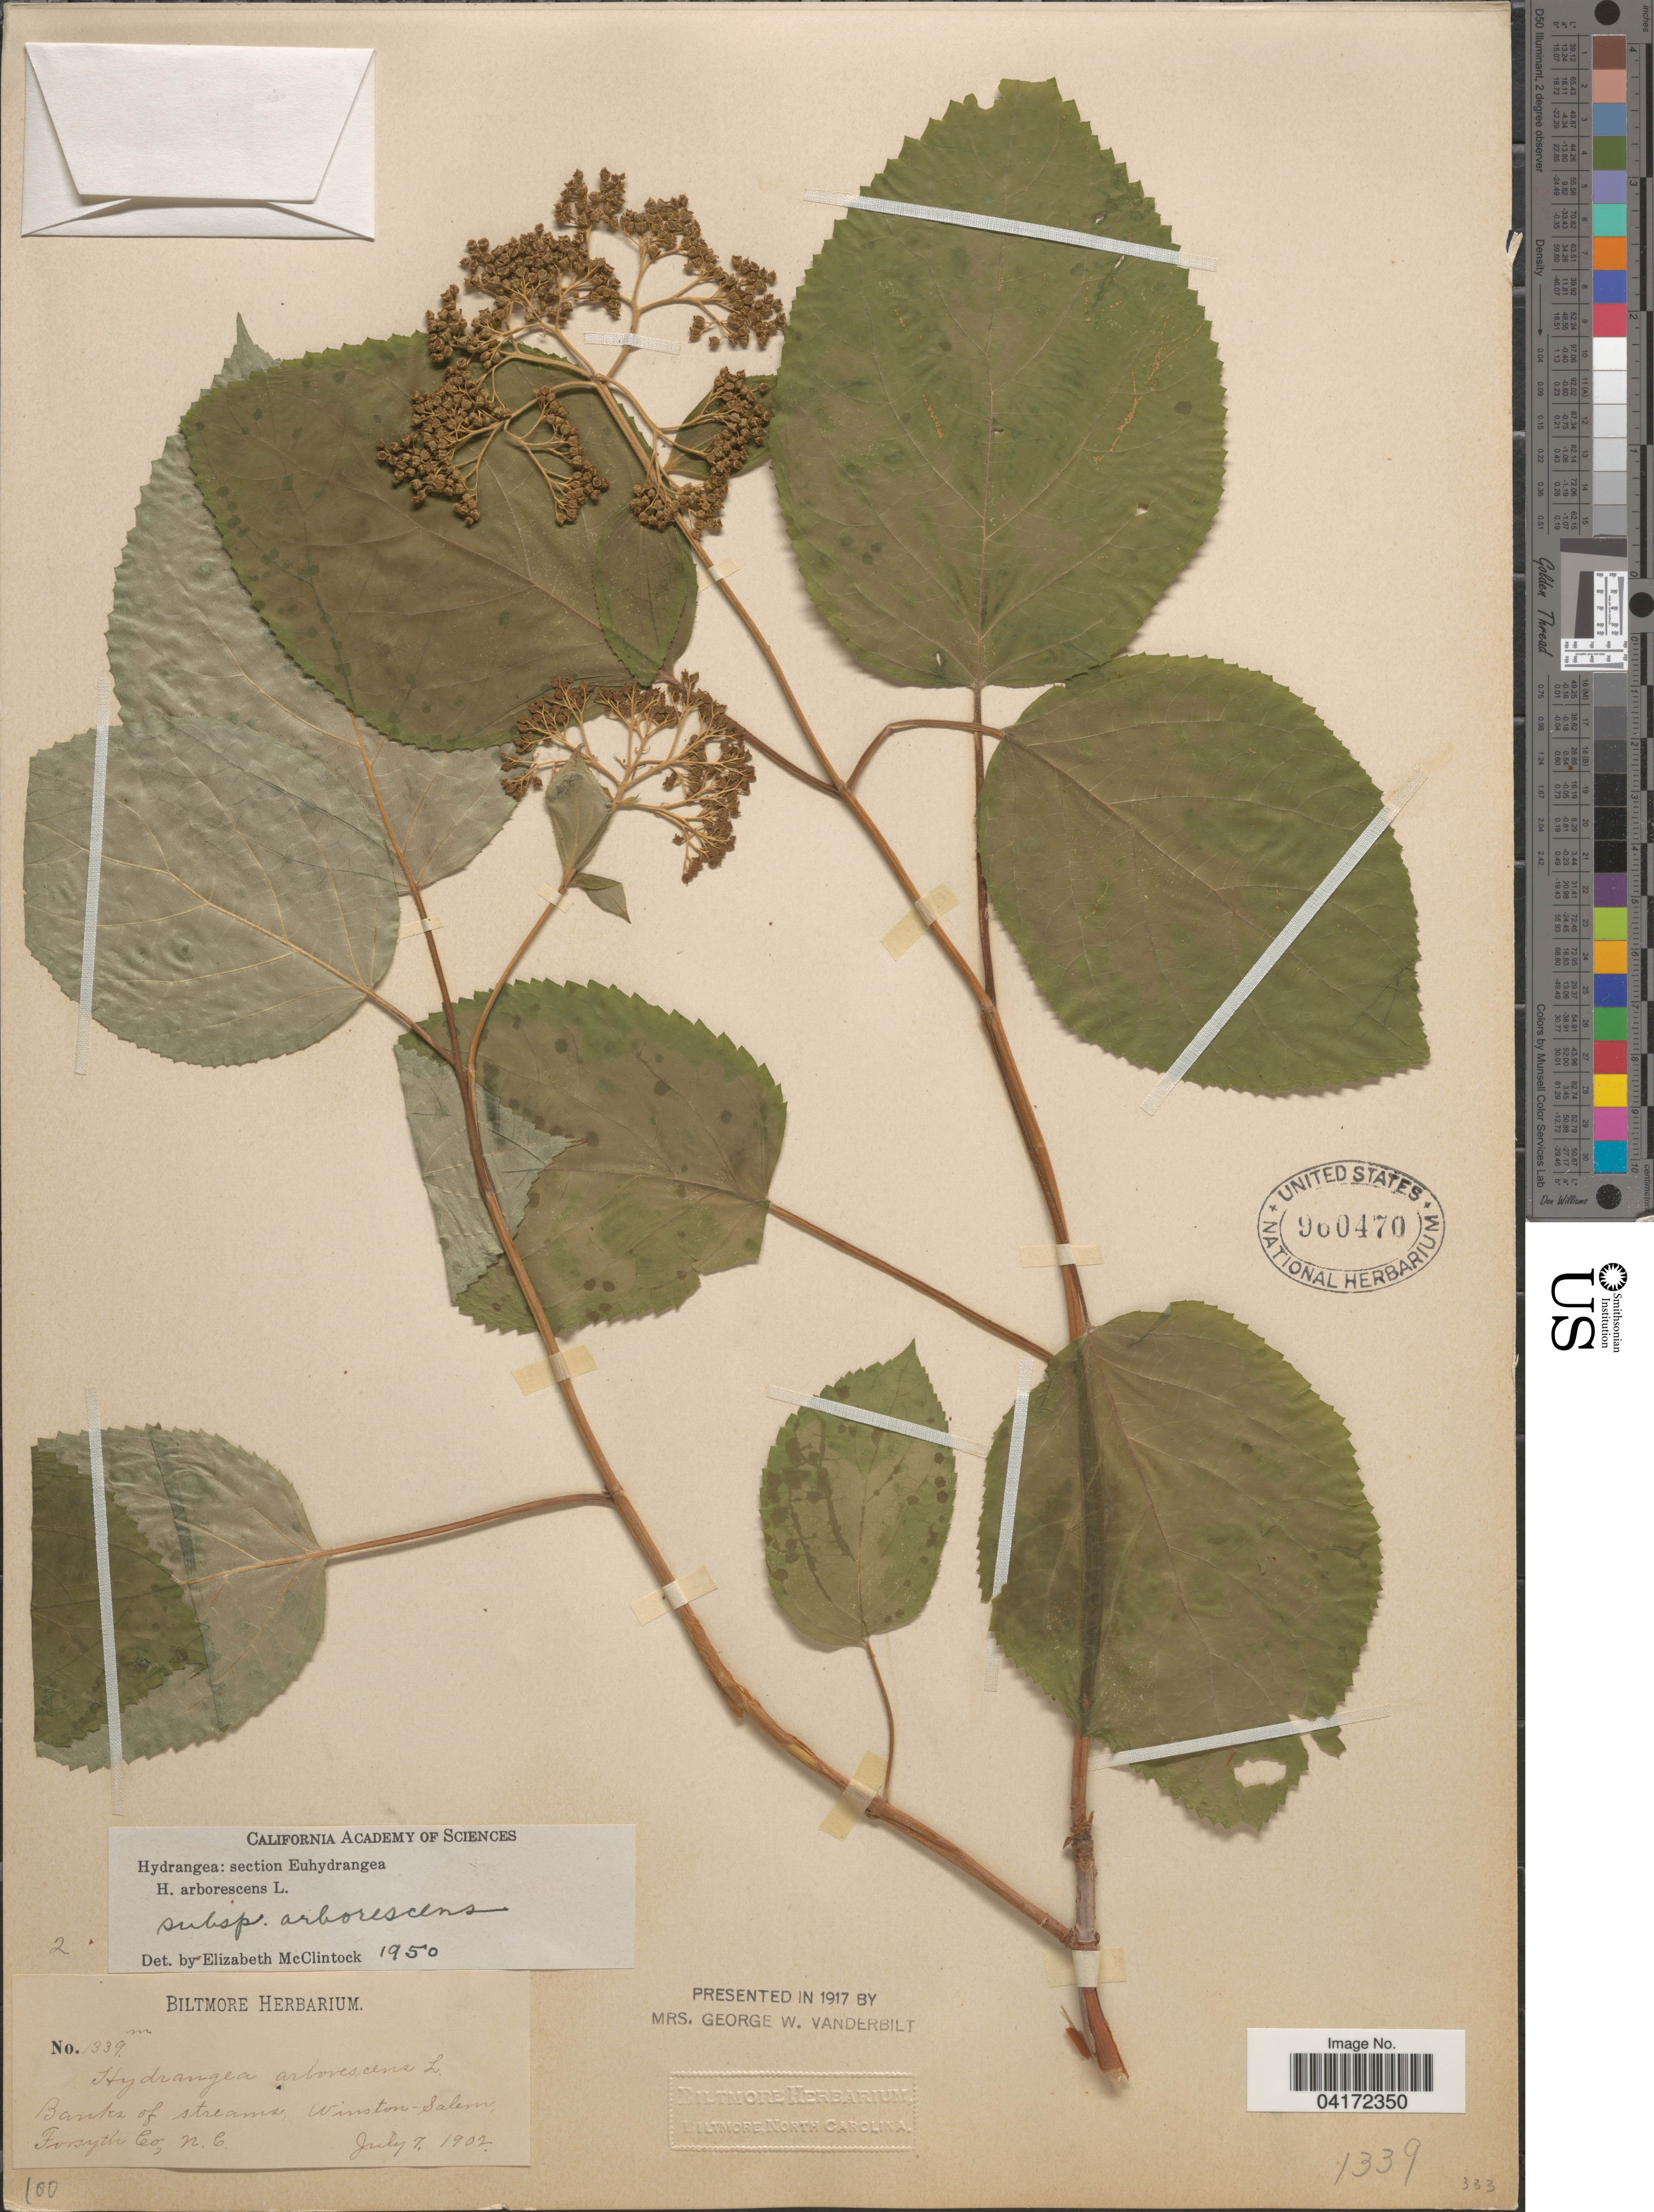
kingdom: Plantae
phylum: Tracheophyta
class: Magnoliopsida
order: Cornales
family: Hydrangeaceae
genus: Hydrangea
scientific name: Hydrangea arborescens subsp. arborescens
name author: L.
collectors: ex herb. Biltmore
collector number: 1339m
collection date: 1902-07-07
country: United States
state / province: North Carolina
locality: Winston-Salem, Forsyth Co.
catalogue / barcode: US 960470